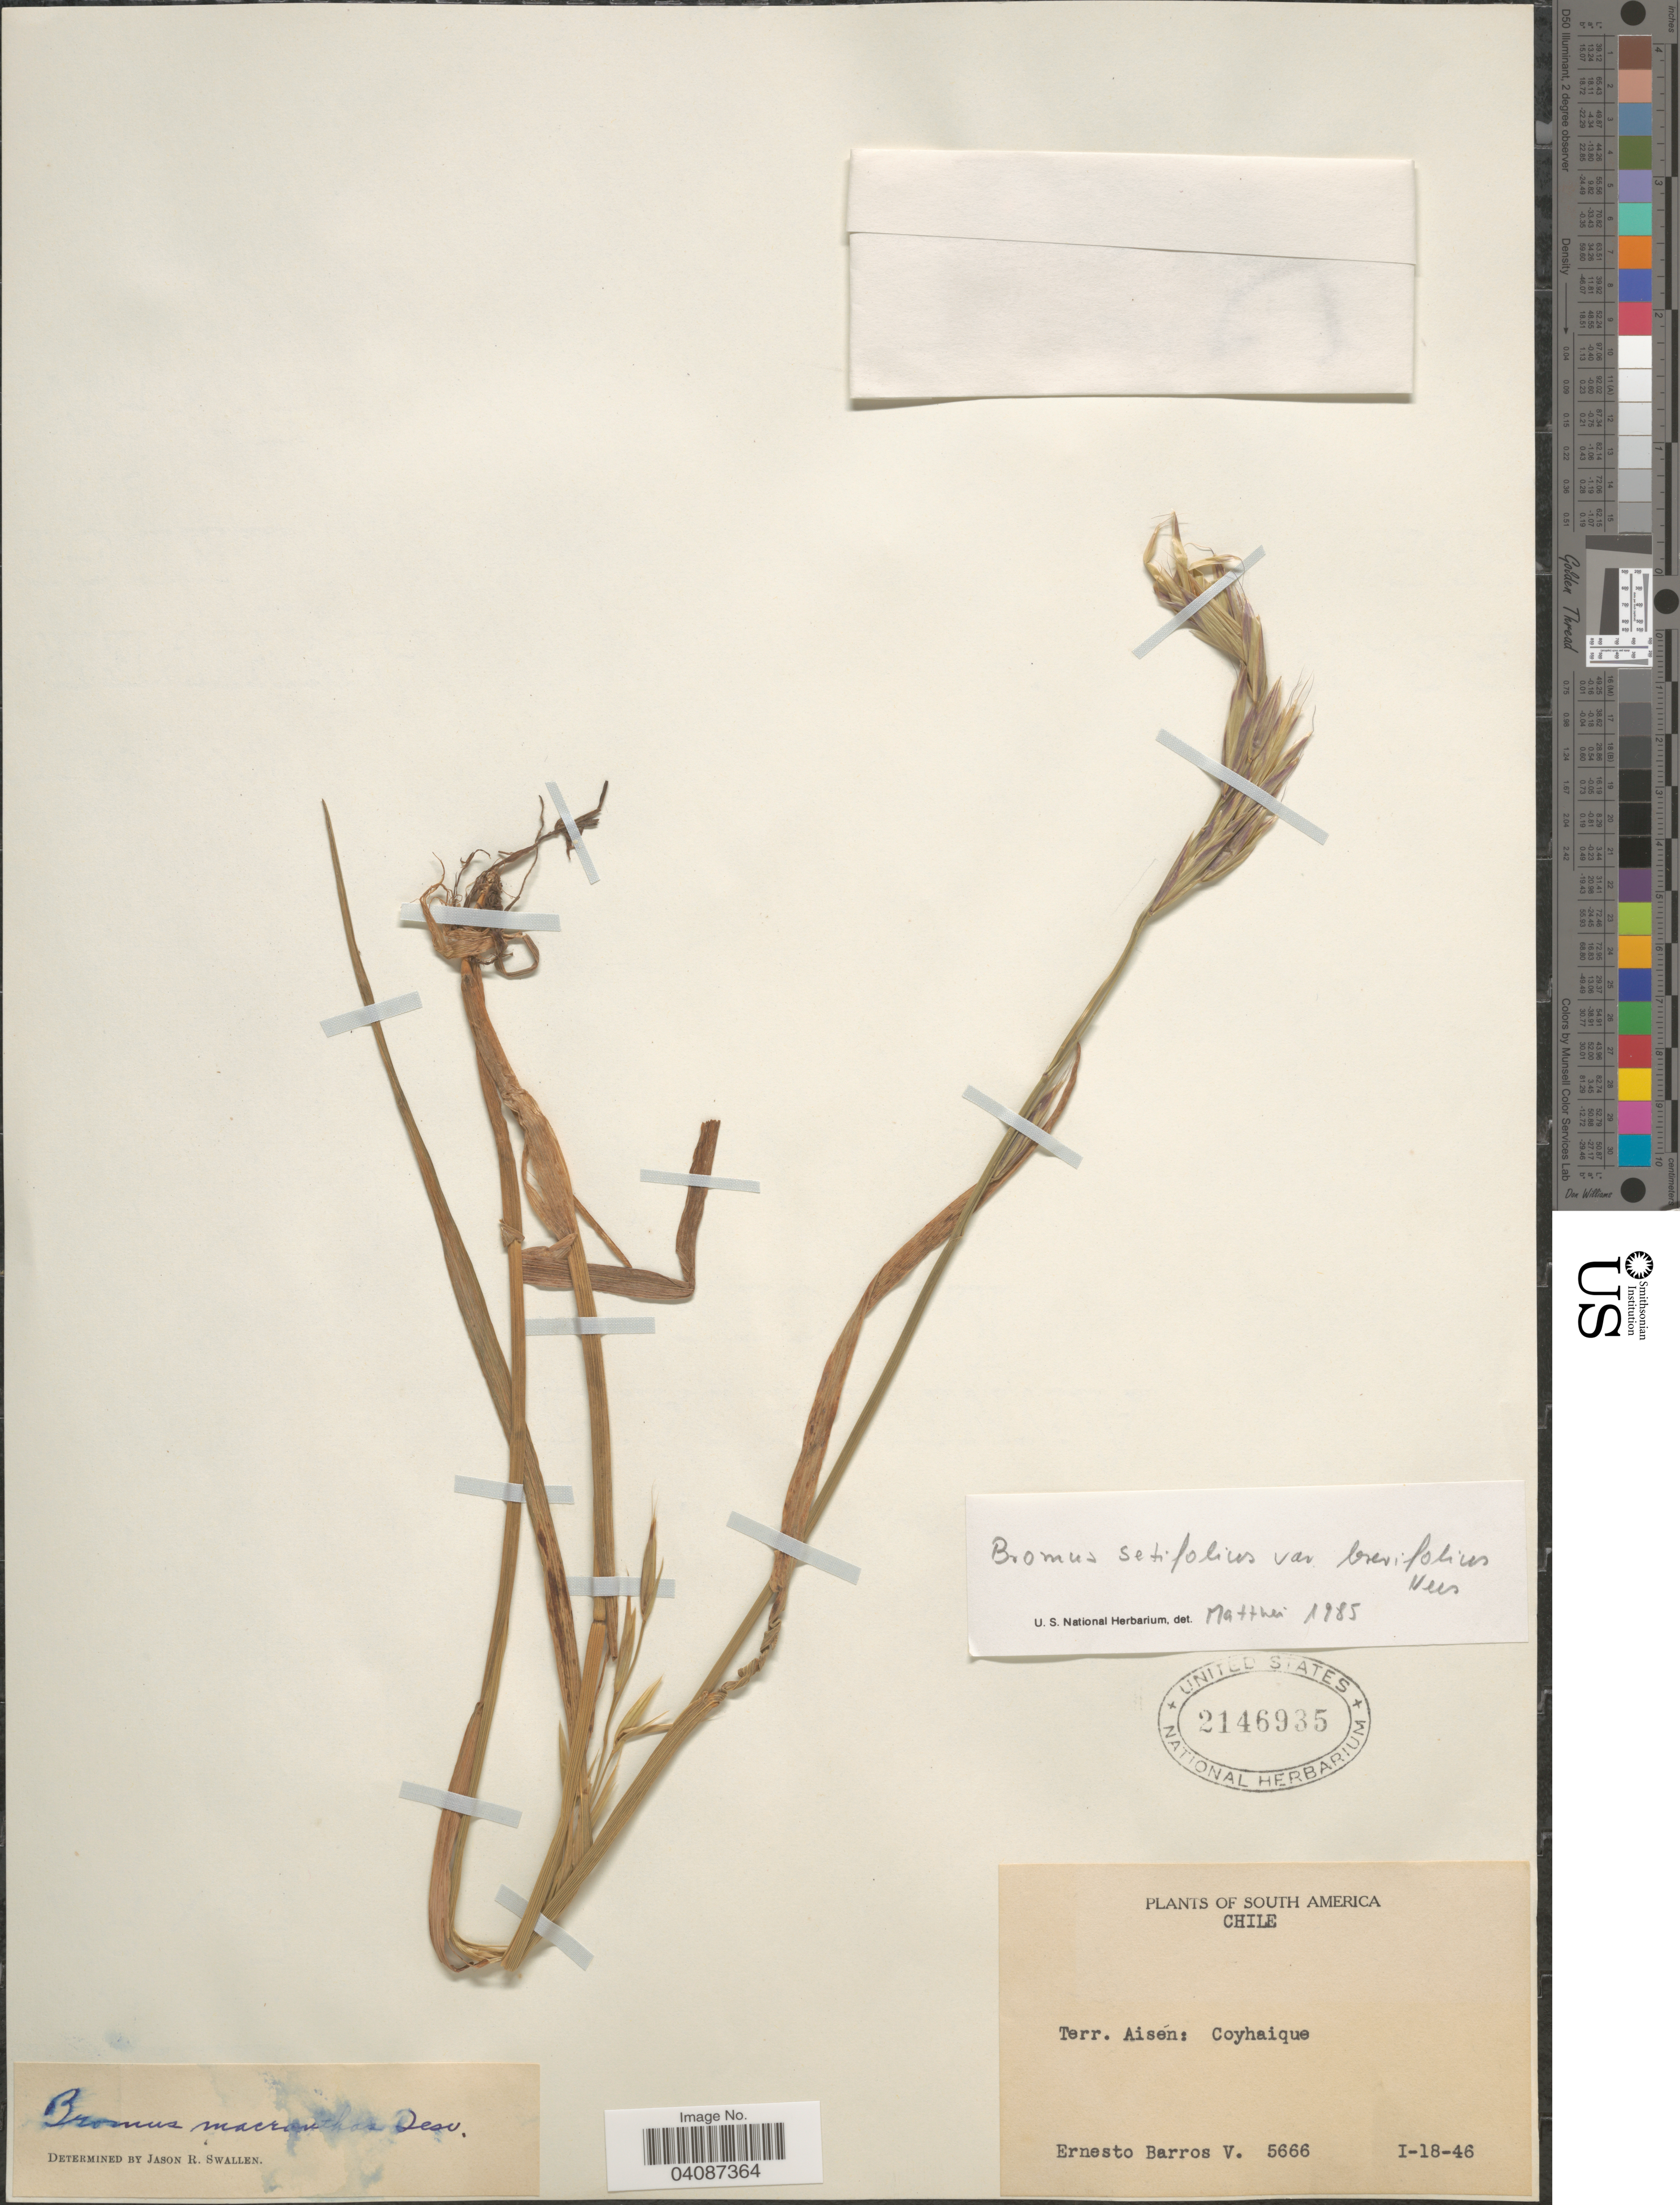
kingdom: Plantae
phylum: Tracheophyta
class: Liliopsida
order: Poales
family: Poaceae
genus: Bromus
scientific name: Bromus setifolis var. brevifolius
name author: Nees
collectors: E. Barros V.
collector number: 5666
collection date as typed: Transcribed d/m/y: 18/1/46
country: Chile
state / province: Aisén (XI)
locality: Coyhaique.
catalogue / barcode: US 2146935